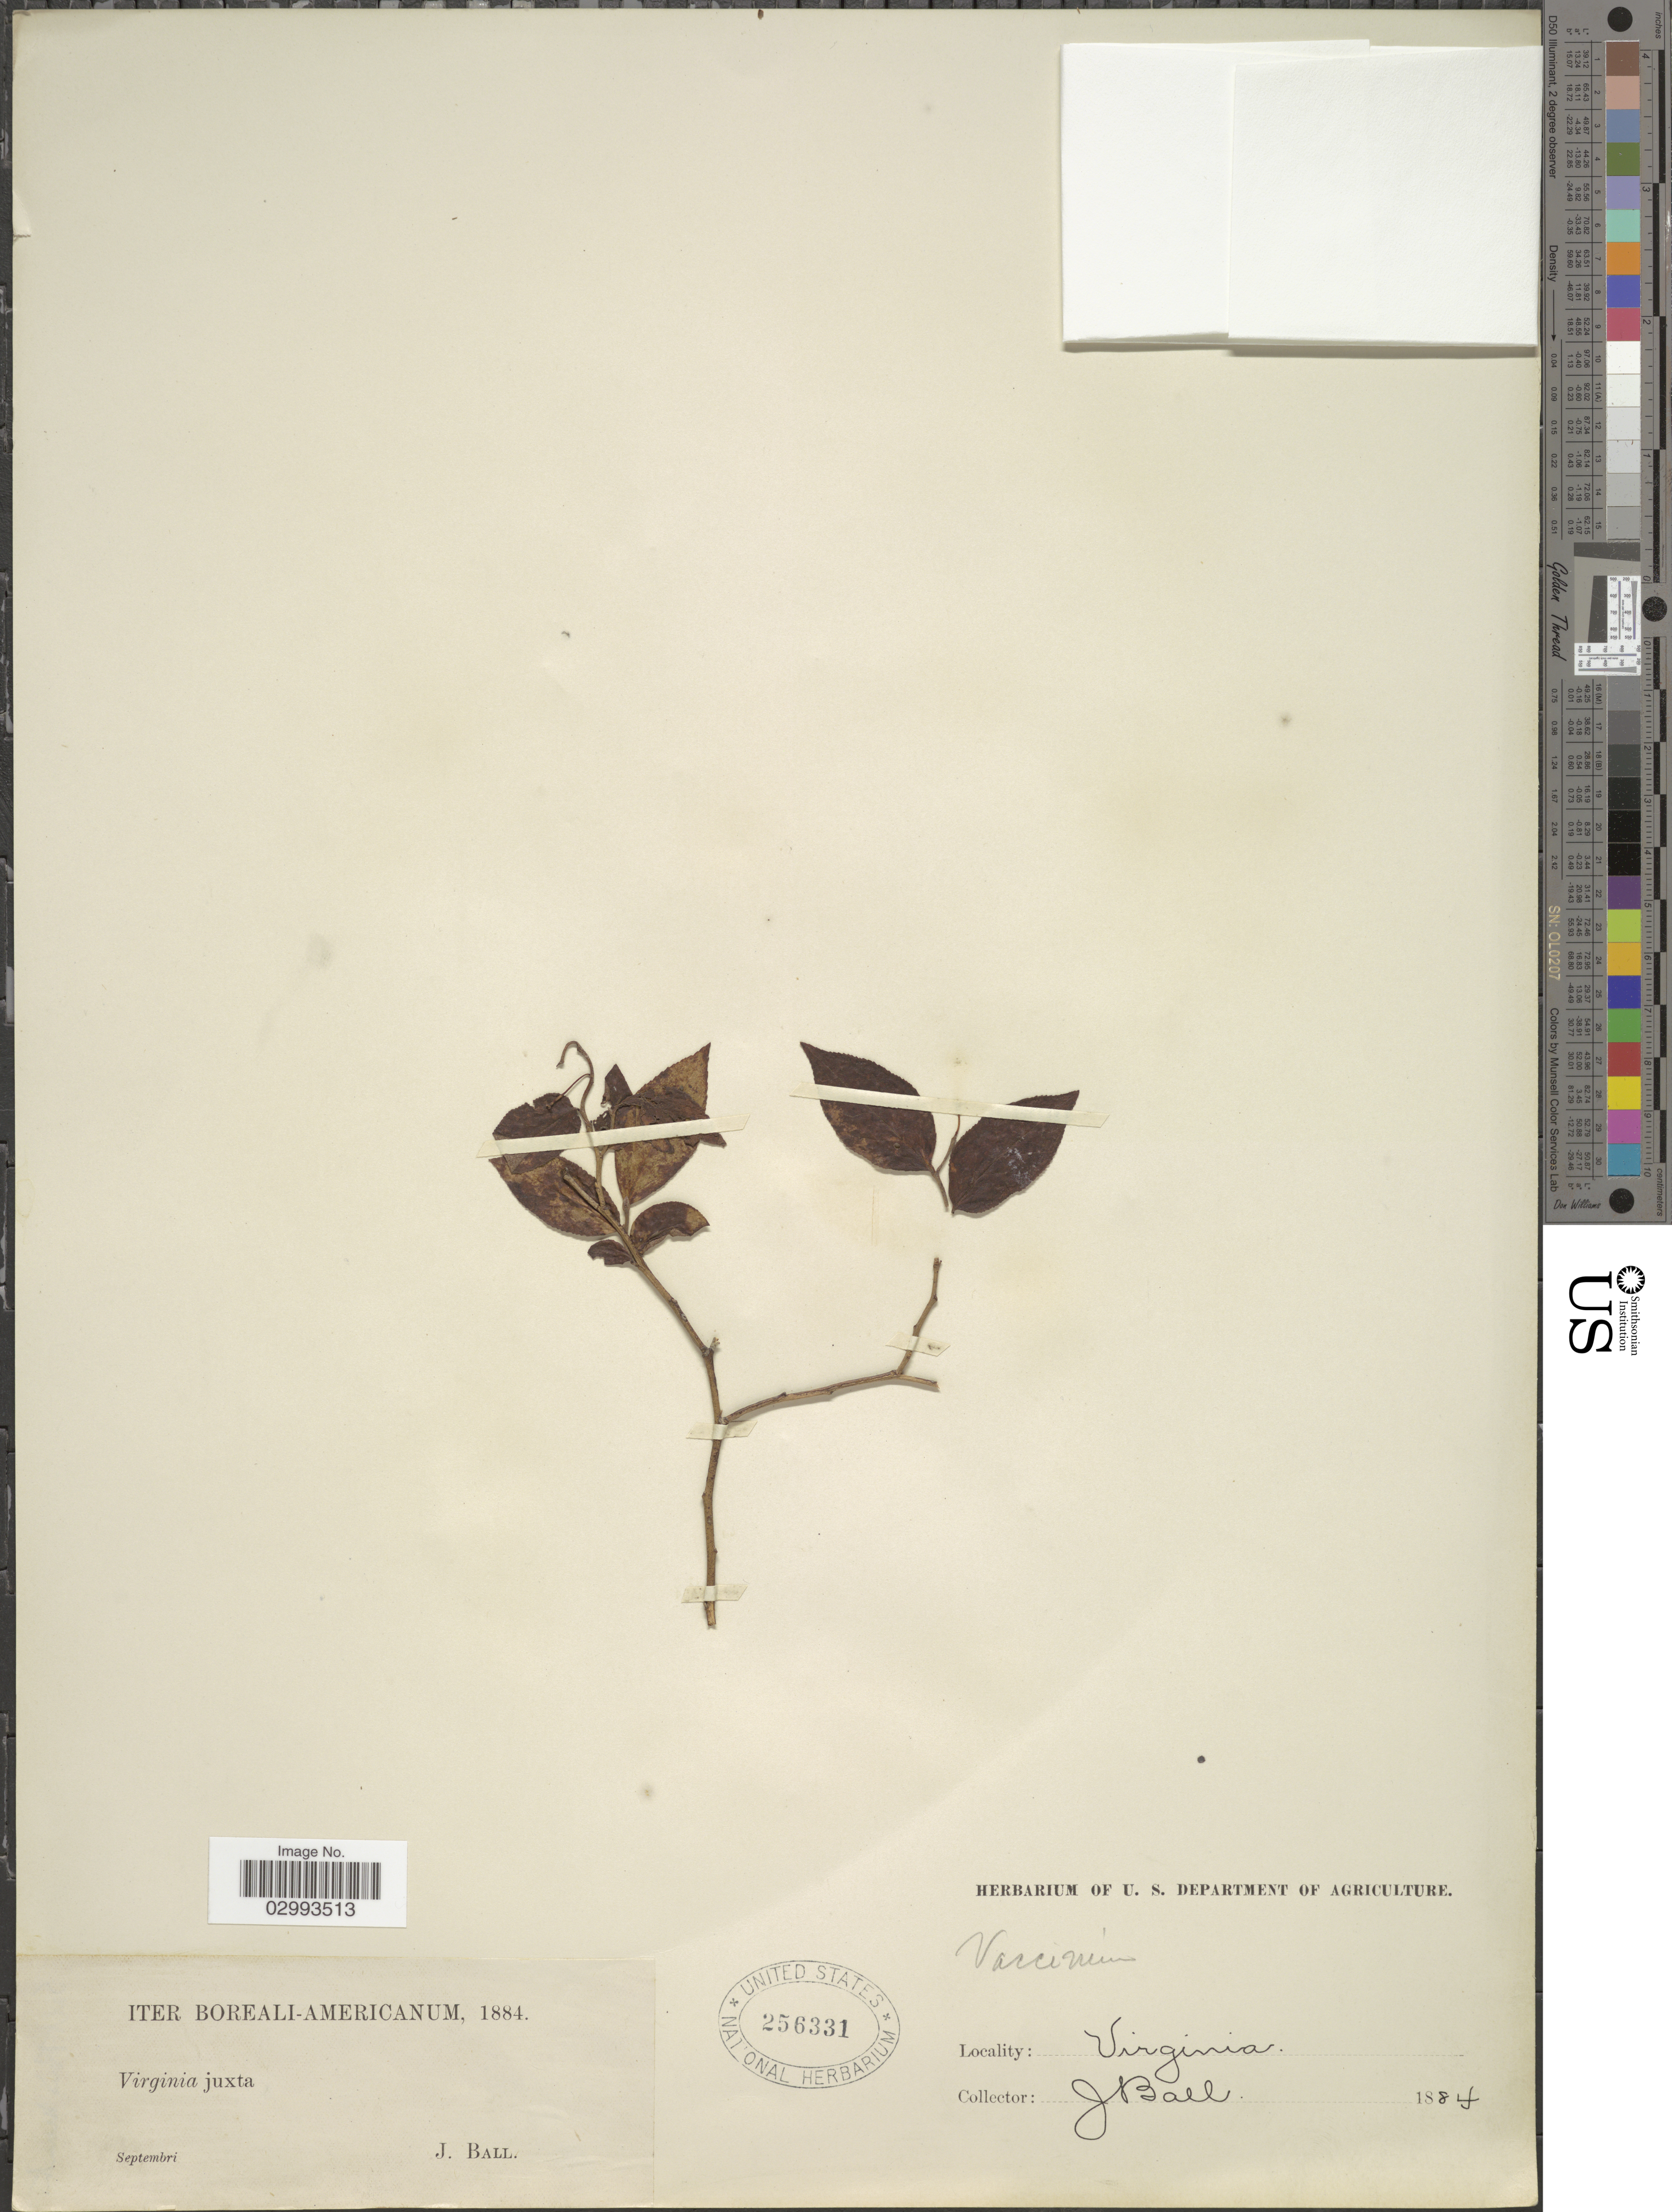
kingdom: Plantae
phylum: Tracheophyta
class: Magnoliopsida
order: Ericales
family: Ericaceae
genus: Hugeria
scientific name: Hugeria erythrocarpa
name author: (Michx.) Small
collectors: J. Ball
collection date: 1884-09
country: United States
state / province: Virginia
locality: Iter Boreali-Americanum. Virginia juxta.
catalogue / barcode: US 256331